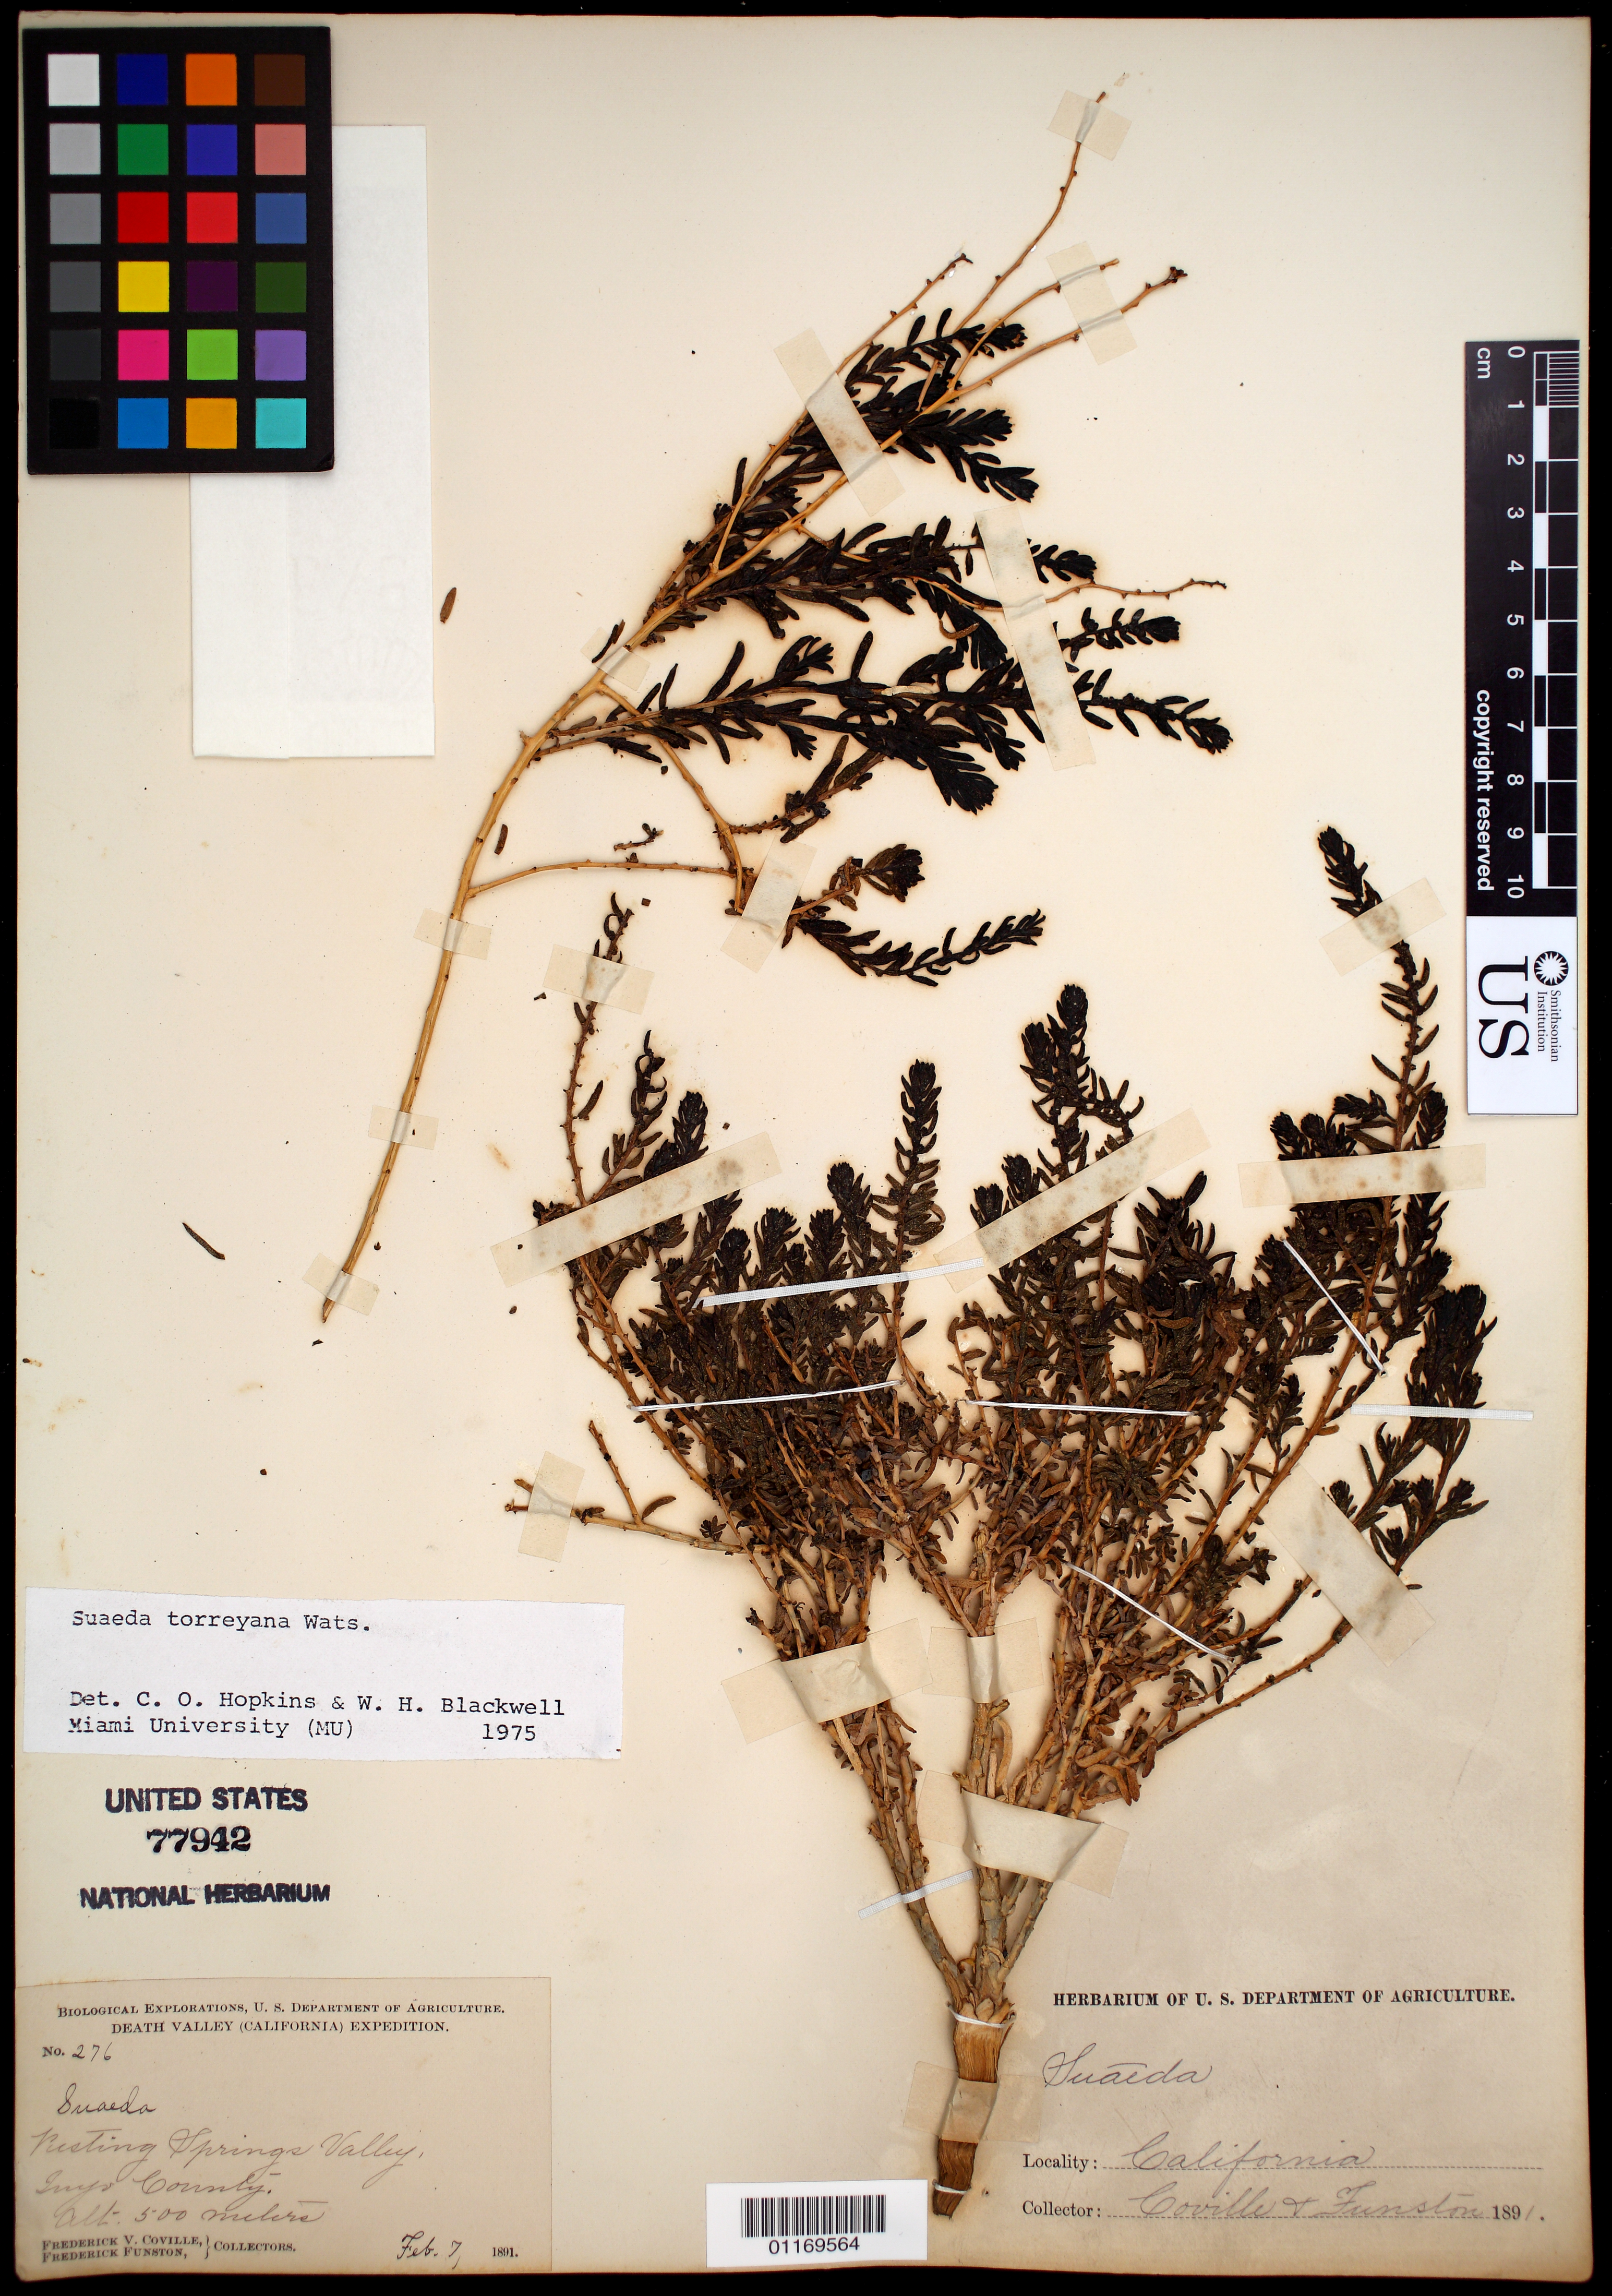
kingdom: Plantae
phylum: Tracheophyta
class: Magnoliopsida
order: Caryophyllales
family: Amaranthaceae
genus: Suaeda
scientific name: Suaeda torreyana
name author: S. Watson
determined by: Hopkins, C. O.; Blackwell, W. H.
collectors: F. V. Coville & F. Funston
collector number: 276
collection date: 1891-02-07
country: United States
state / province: California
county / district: Inyo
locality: Resting Spring Valley.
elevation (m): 500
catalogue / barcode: US 77942